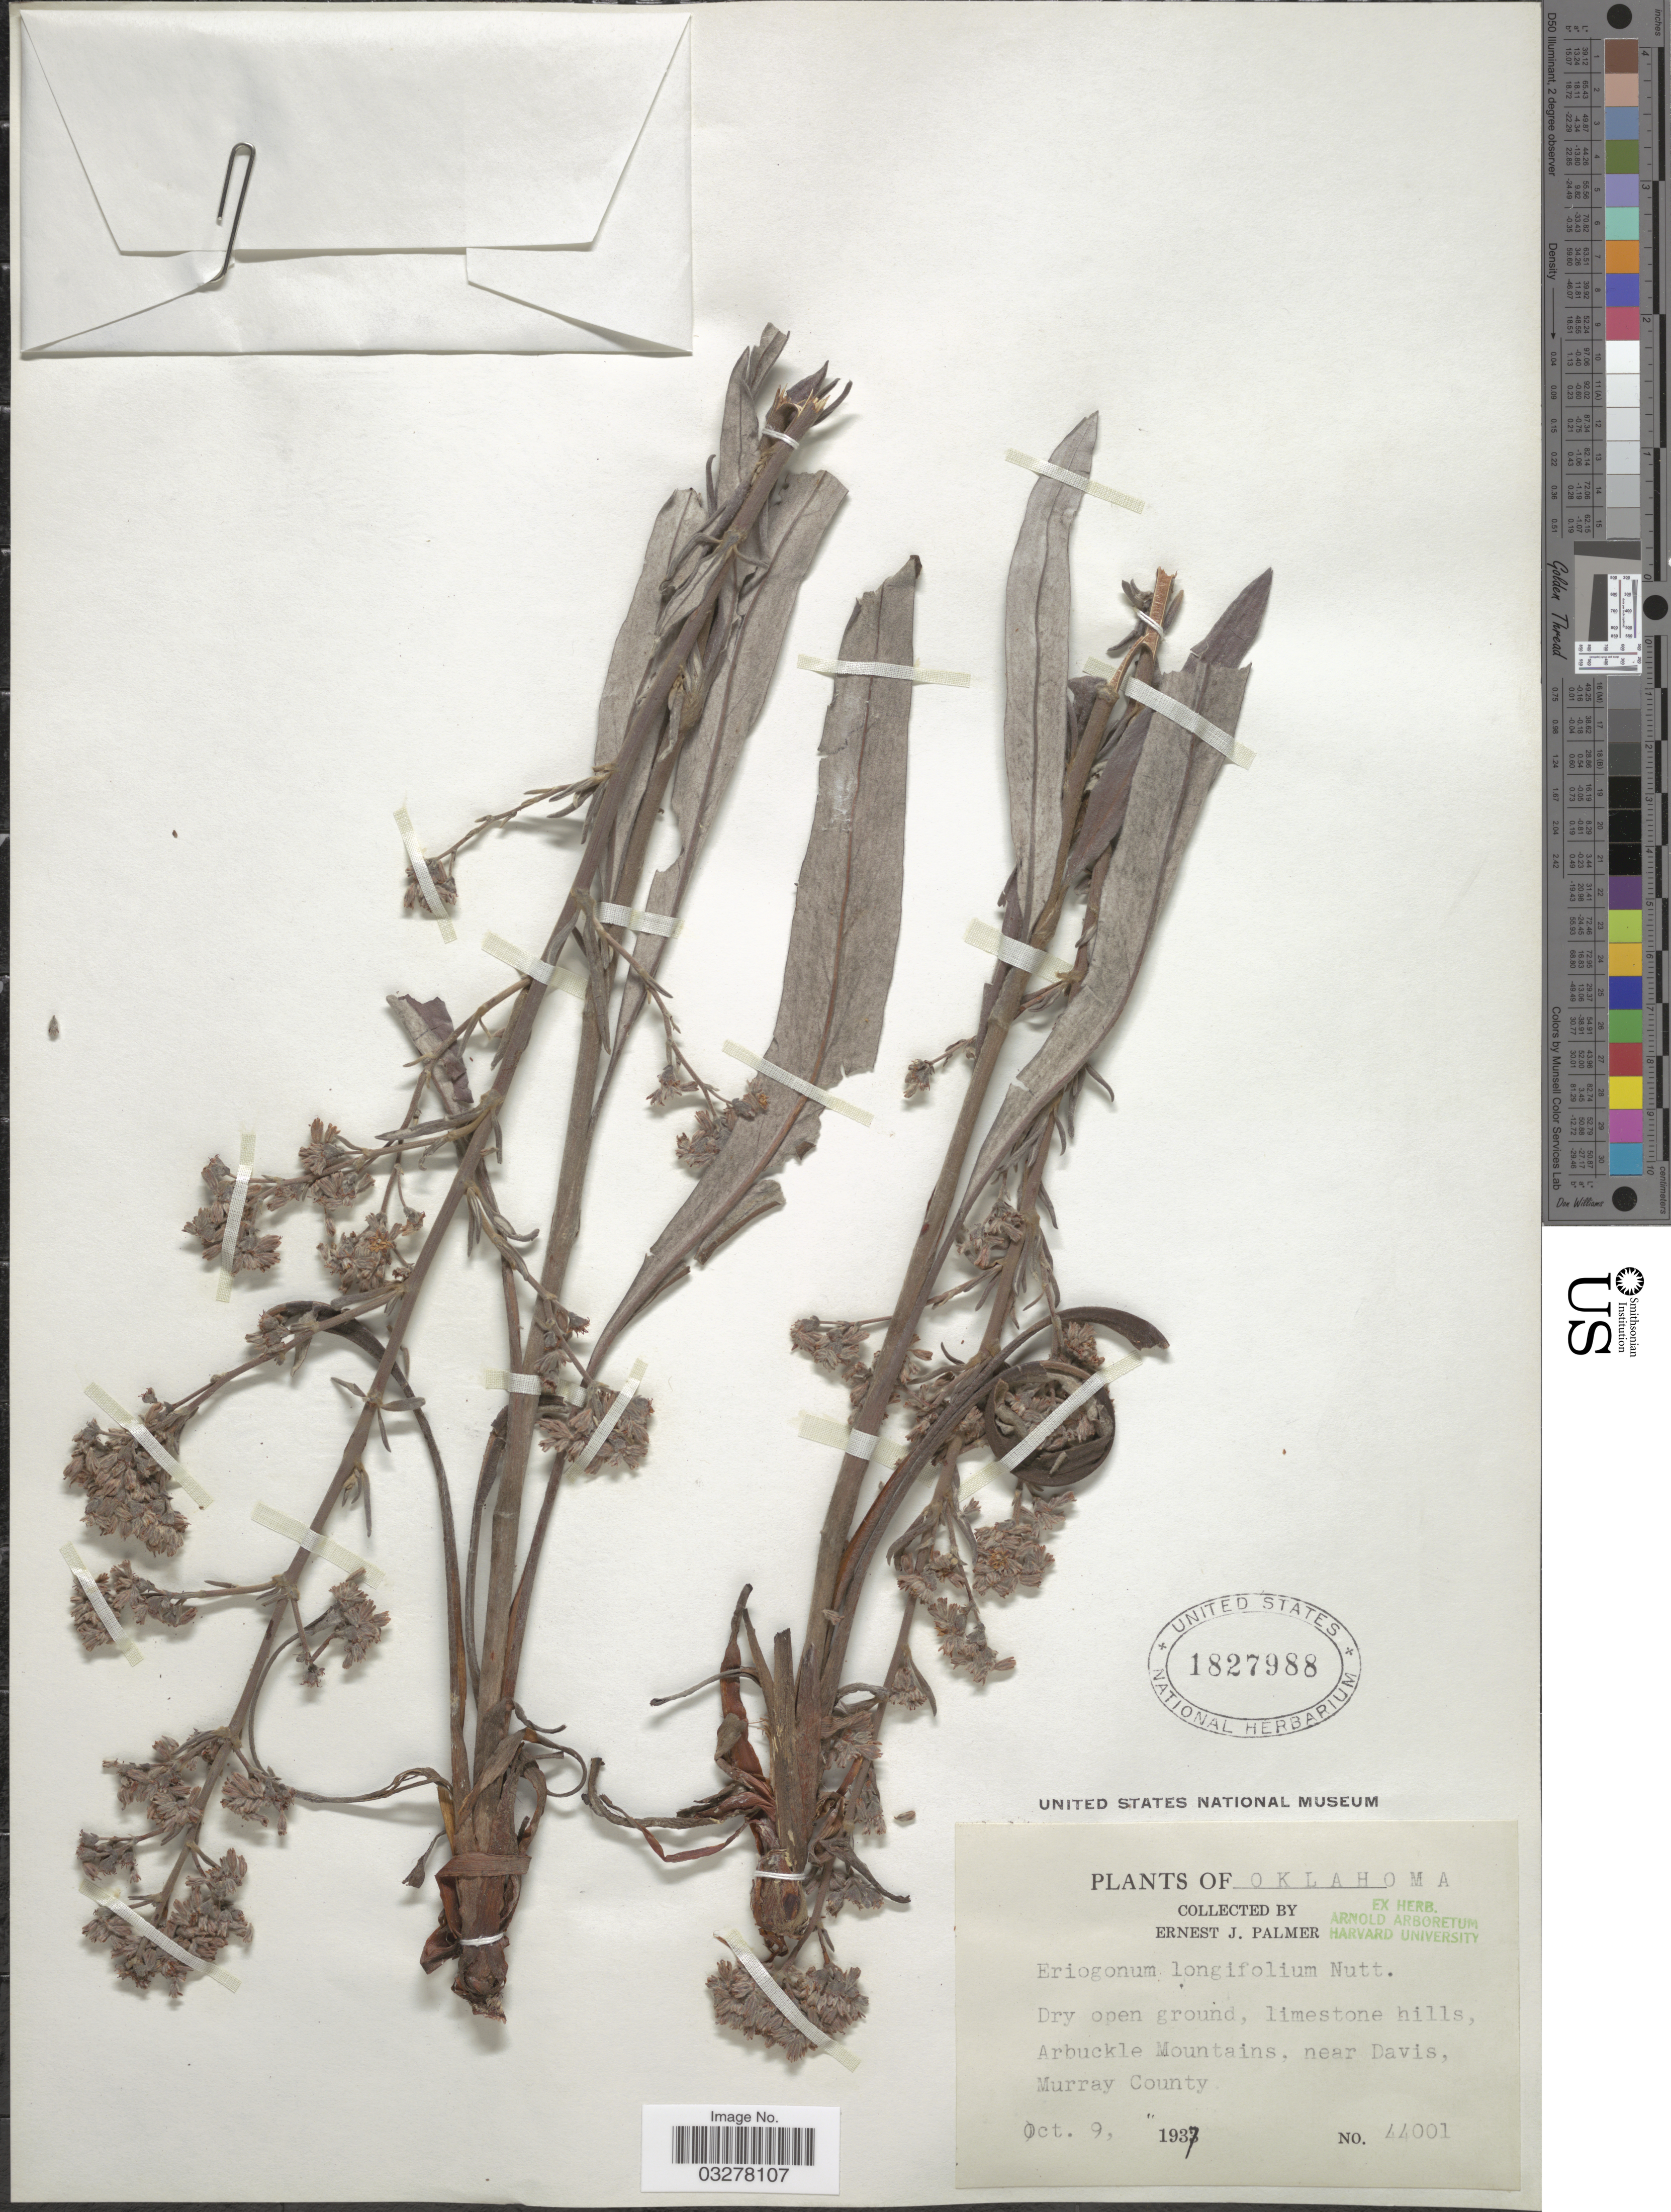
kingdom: Plantae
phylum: Tracheophyta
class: Magnoliopsida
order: Caryophyllales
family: Polygonaceae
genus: Eriogonum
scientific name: Eriogonum longifolium var. lindheimeri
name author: Gand.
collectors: E. J. Palmer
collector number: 44001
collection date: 1937-10-09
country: United States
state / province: Oklahoma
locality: Arbuckle Mountains, near Davis, Murray County.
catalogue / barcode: US 1827988